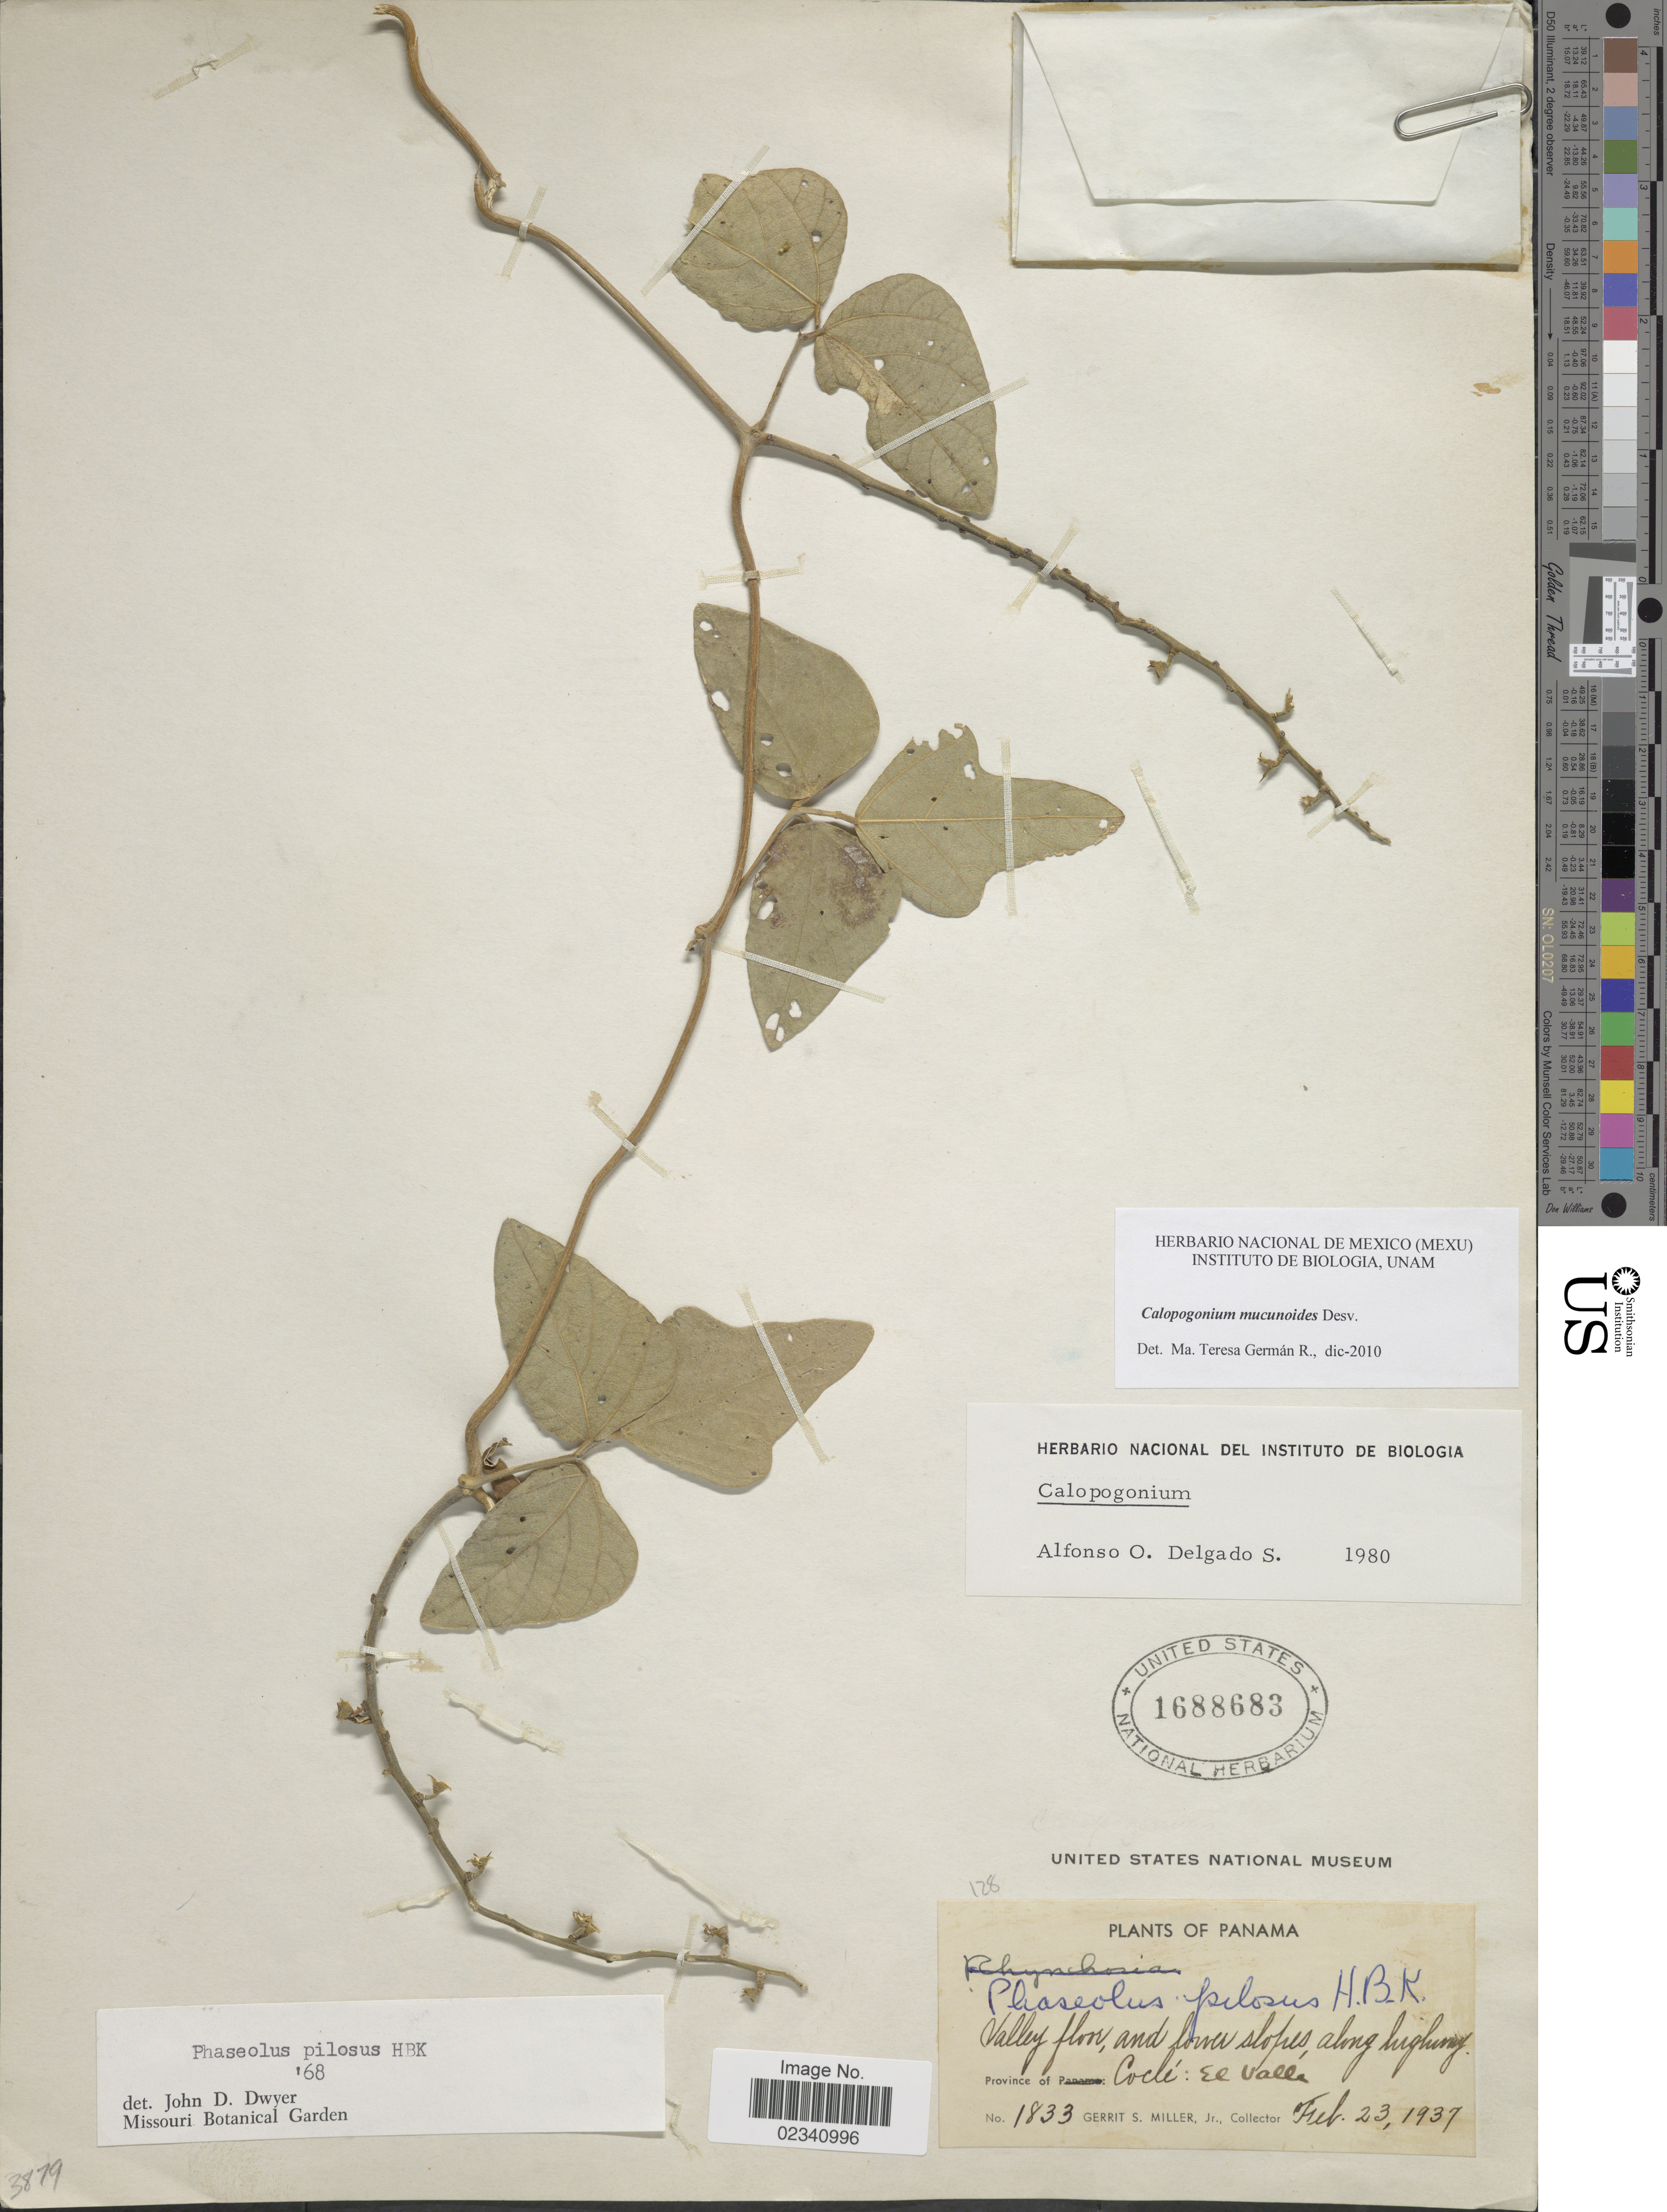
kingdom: Plantae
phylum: Tracheophyta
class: Magnoliopsida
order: Fabales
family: Fabaceae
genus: Calopogonium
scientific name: Calopogonium mucunoides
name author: Desv.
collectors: G. S. Miller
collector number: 1833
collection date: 1937-02-23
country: Panama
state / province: Coclé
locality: Valley floor, and lower slopes, along highway, Province of Cocle: El Valle.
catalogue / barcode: US 1688683